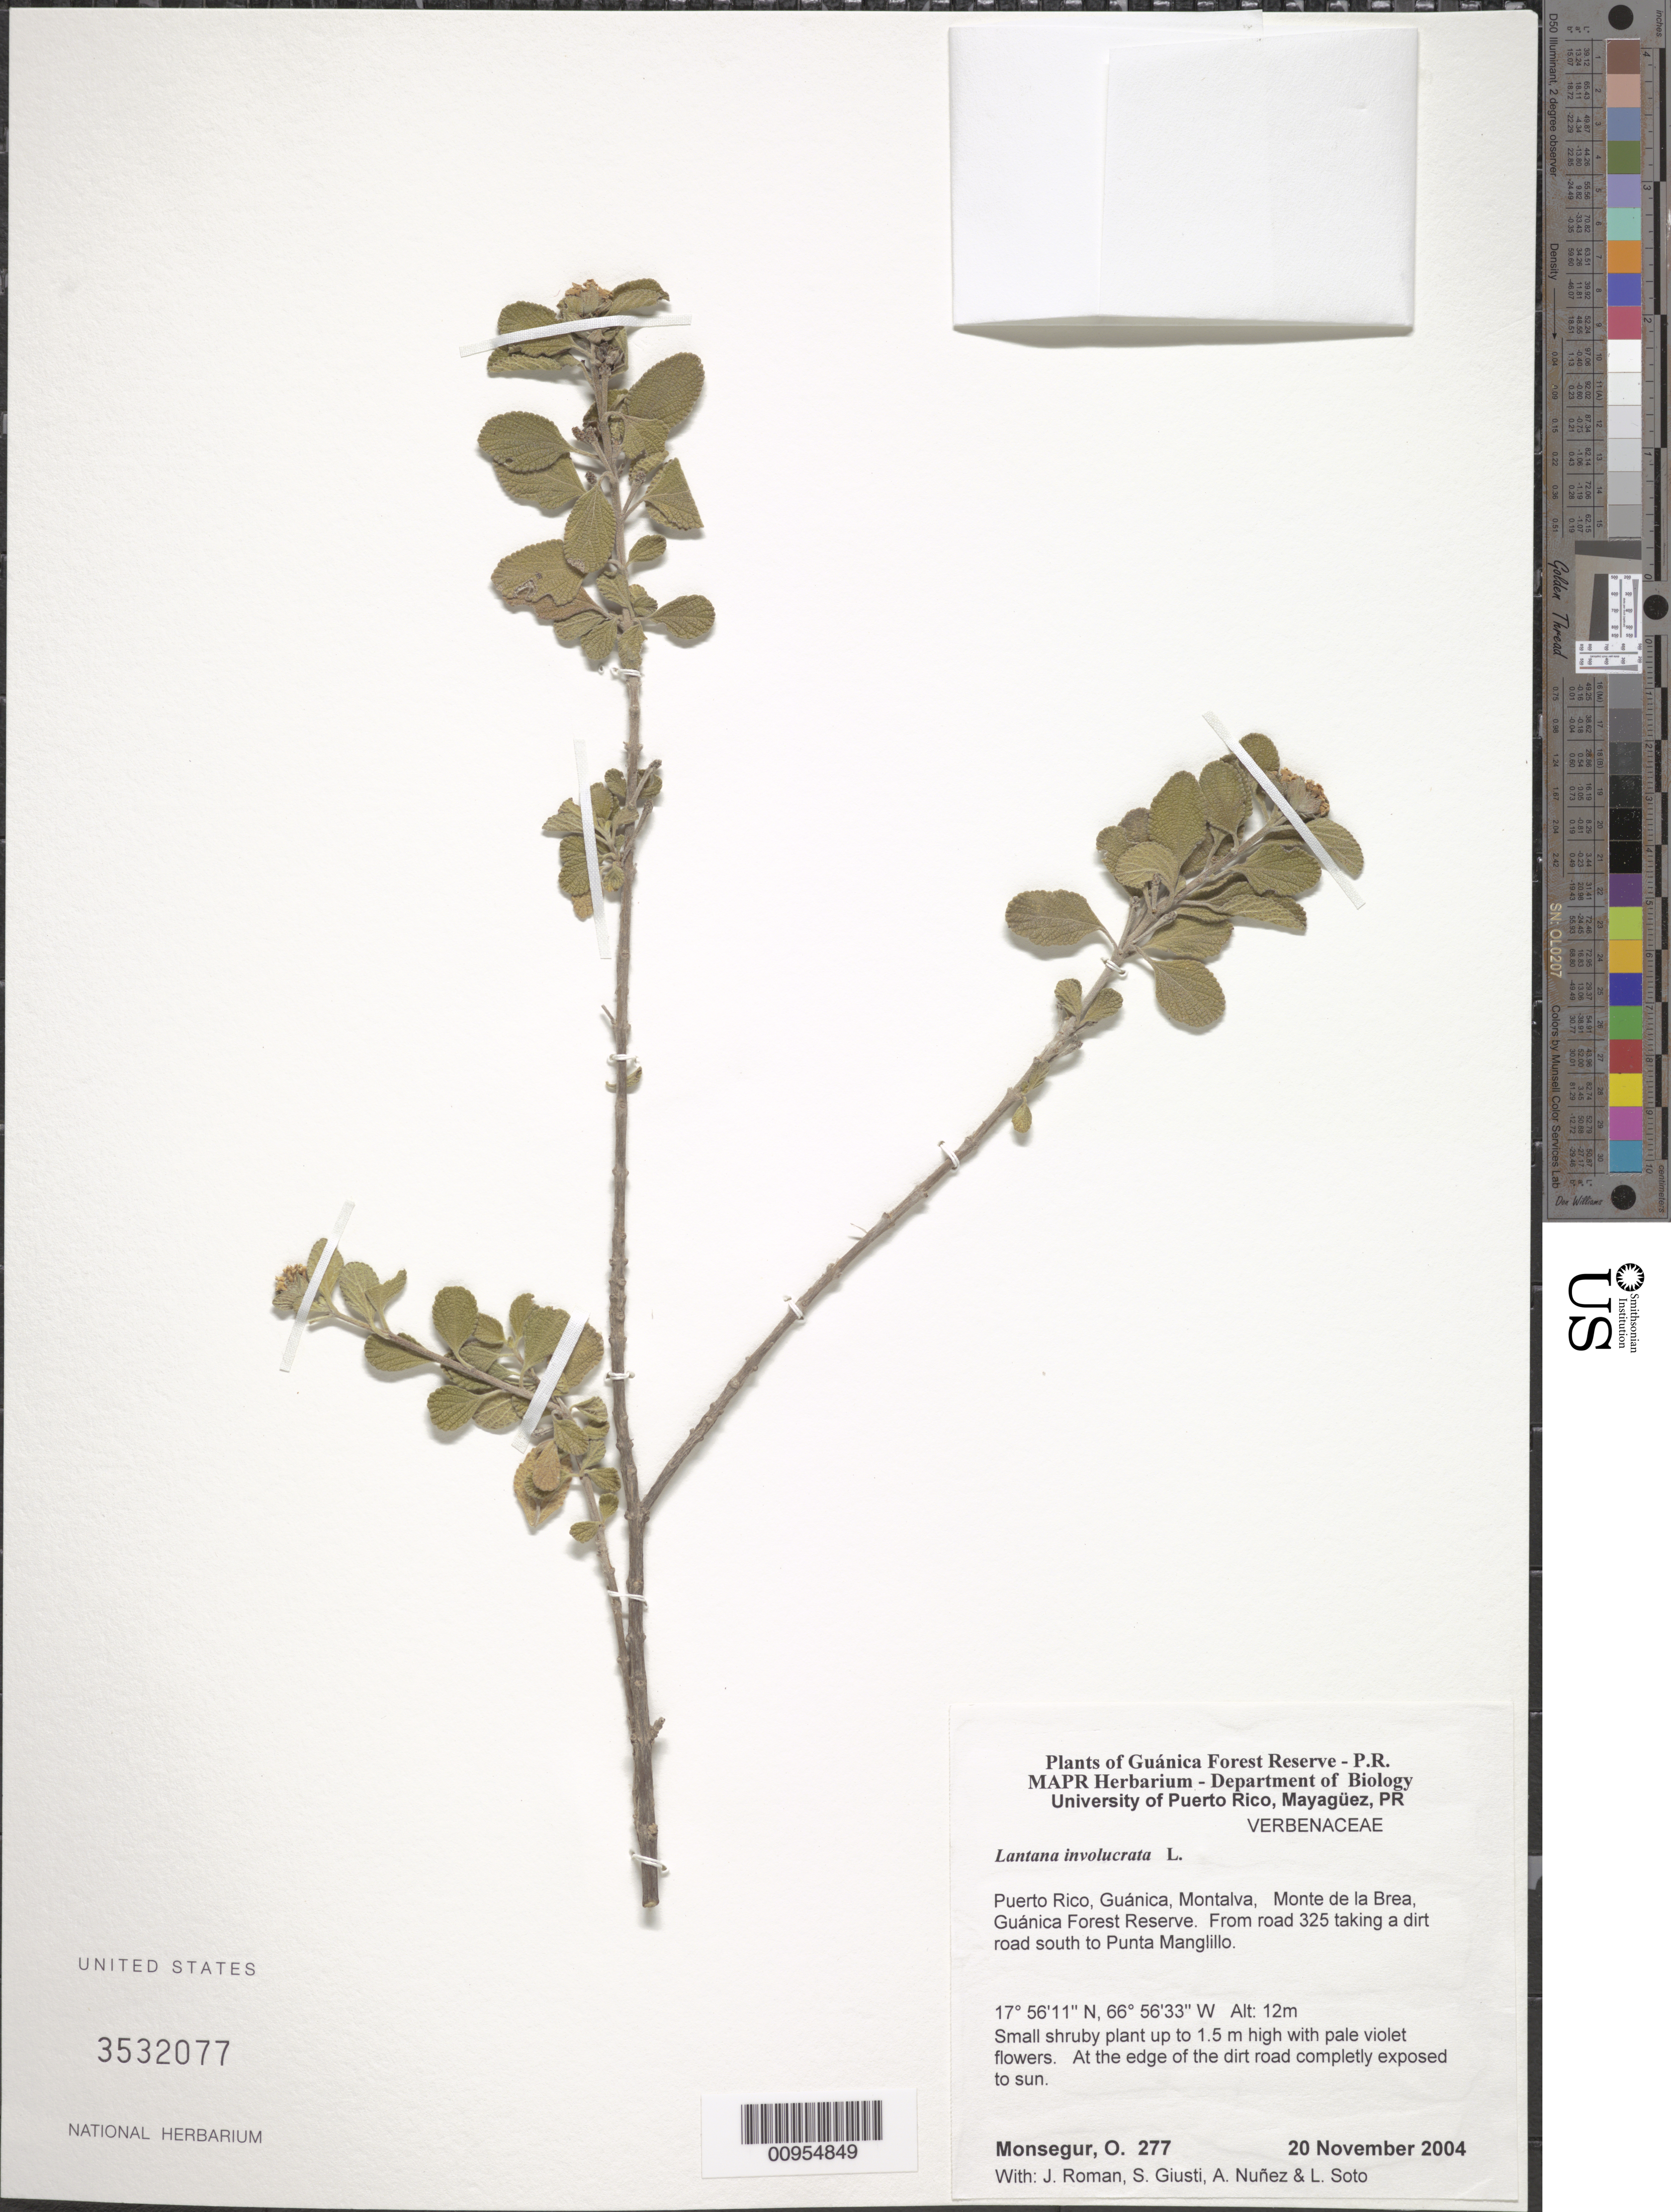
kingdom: Plantae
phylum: Tracheophyta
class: Magnoliopsida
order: Lamiales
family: Verbenaceae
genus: Lantana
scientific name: Lantana involucrata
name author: L.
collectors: O. Monsegur, J. Román, S. Giusti, A. Nuñez & L. Soto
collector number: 277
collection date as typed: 20 Nov 2004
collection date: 2004-11-20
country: Puerto Rico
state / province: Guánica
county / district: Montalva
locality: Guánica Forest Reserve. Monte de la Brea, from road 325 taking a dirt road south to Punta Manglillo.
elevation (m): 12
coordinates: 17.56105, 66.56325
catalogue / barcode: US 3532077